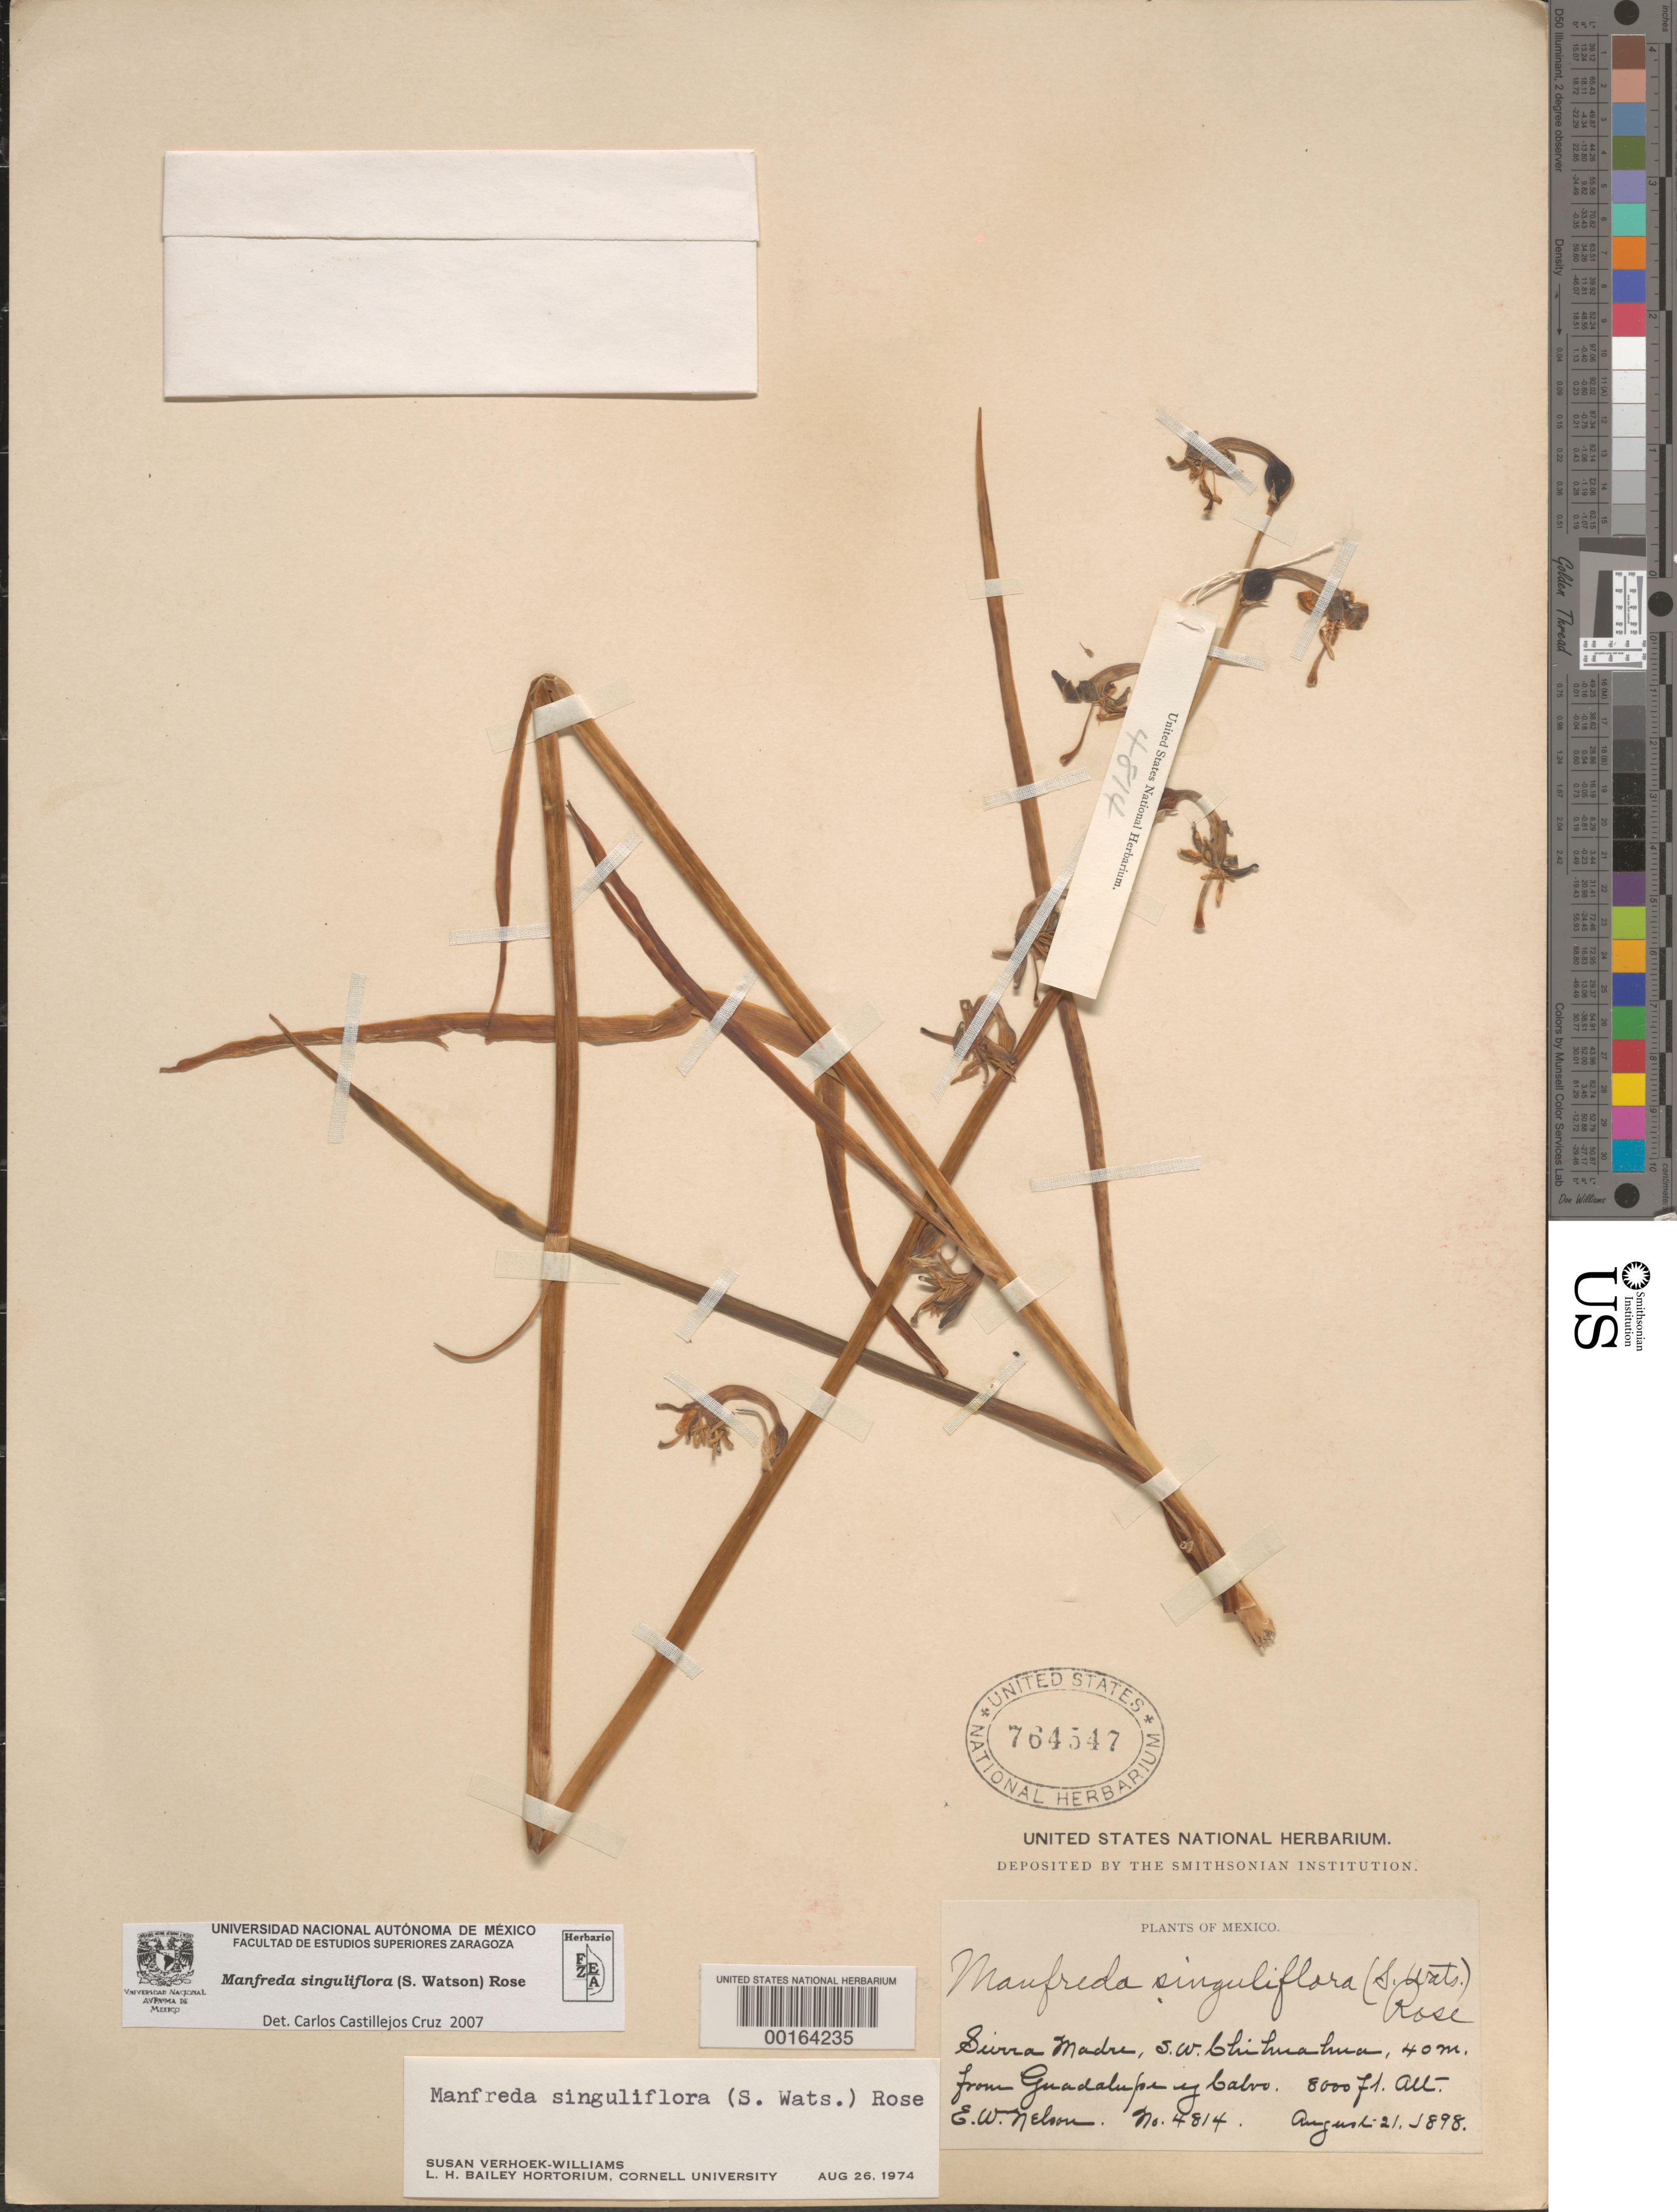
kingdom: Plantae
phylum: Tracheophyta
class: Liliopsida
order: Asparagales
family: Asparagaceae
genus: Manfreda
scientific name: Manfreda rubescens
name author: Rose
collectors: E. W. Nelson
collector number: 4814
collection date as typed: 21 Aug 1898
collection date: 1898-08-21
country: Mexico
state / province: Chihuahua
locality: Sierra Madre, SW Chihuahua, 40 mi from Guadalupe y Calvo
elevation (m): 2438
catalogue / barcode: US 764547